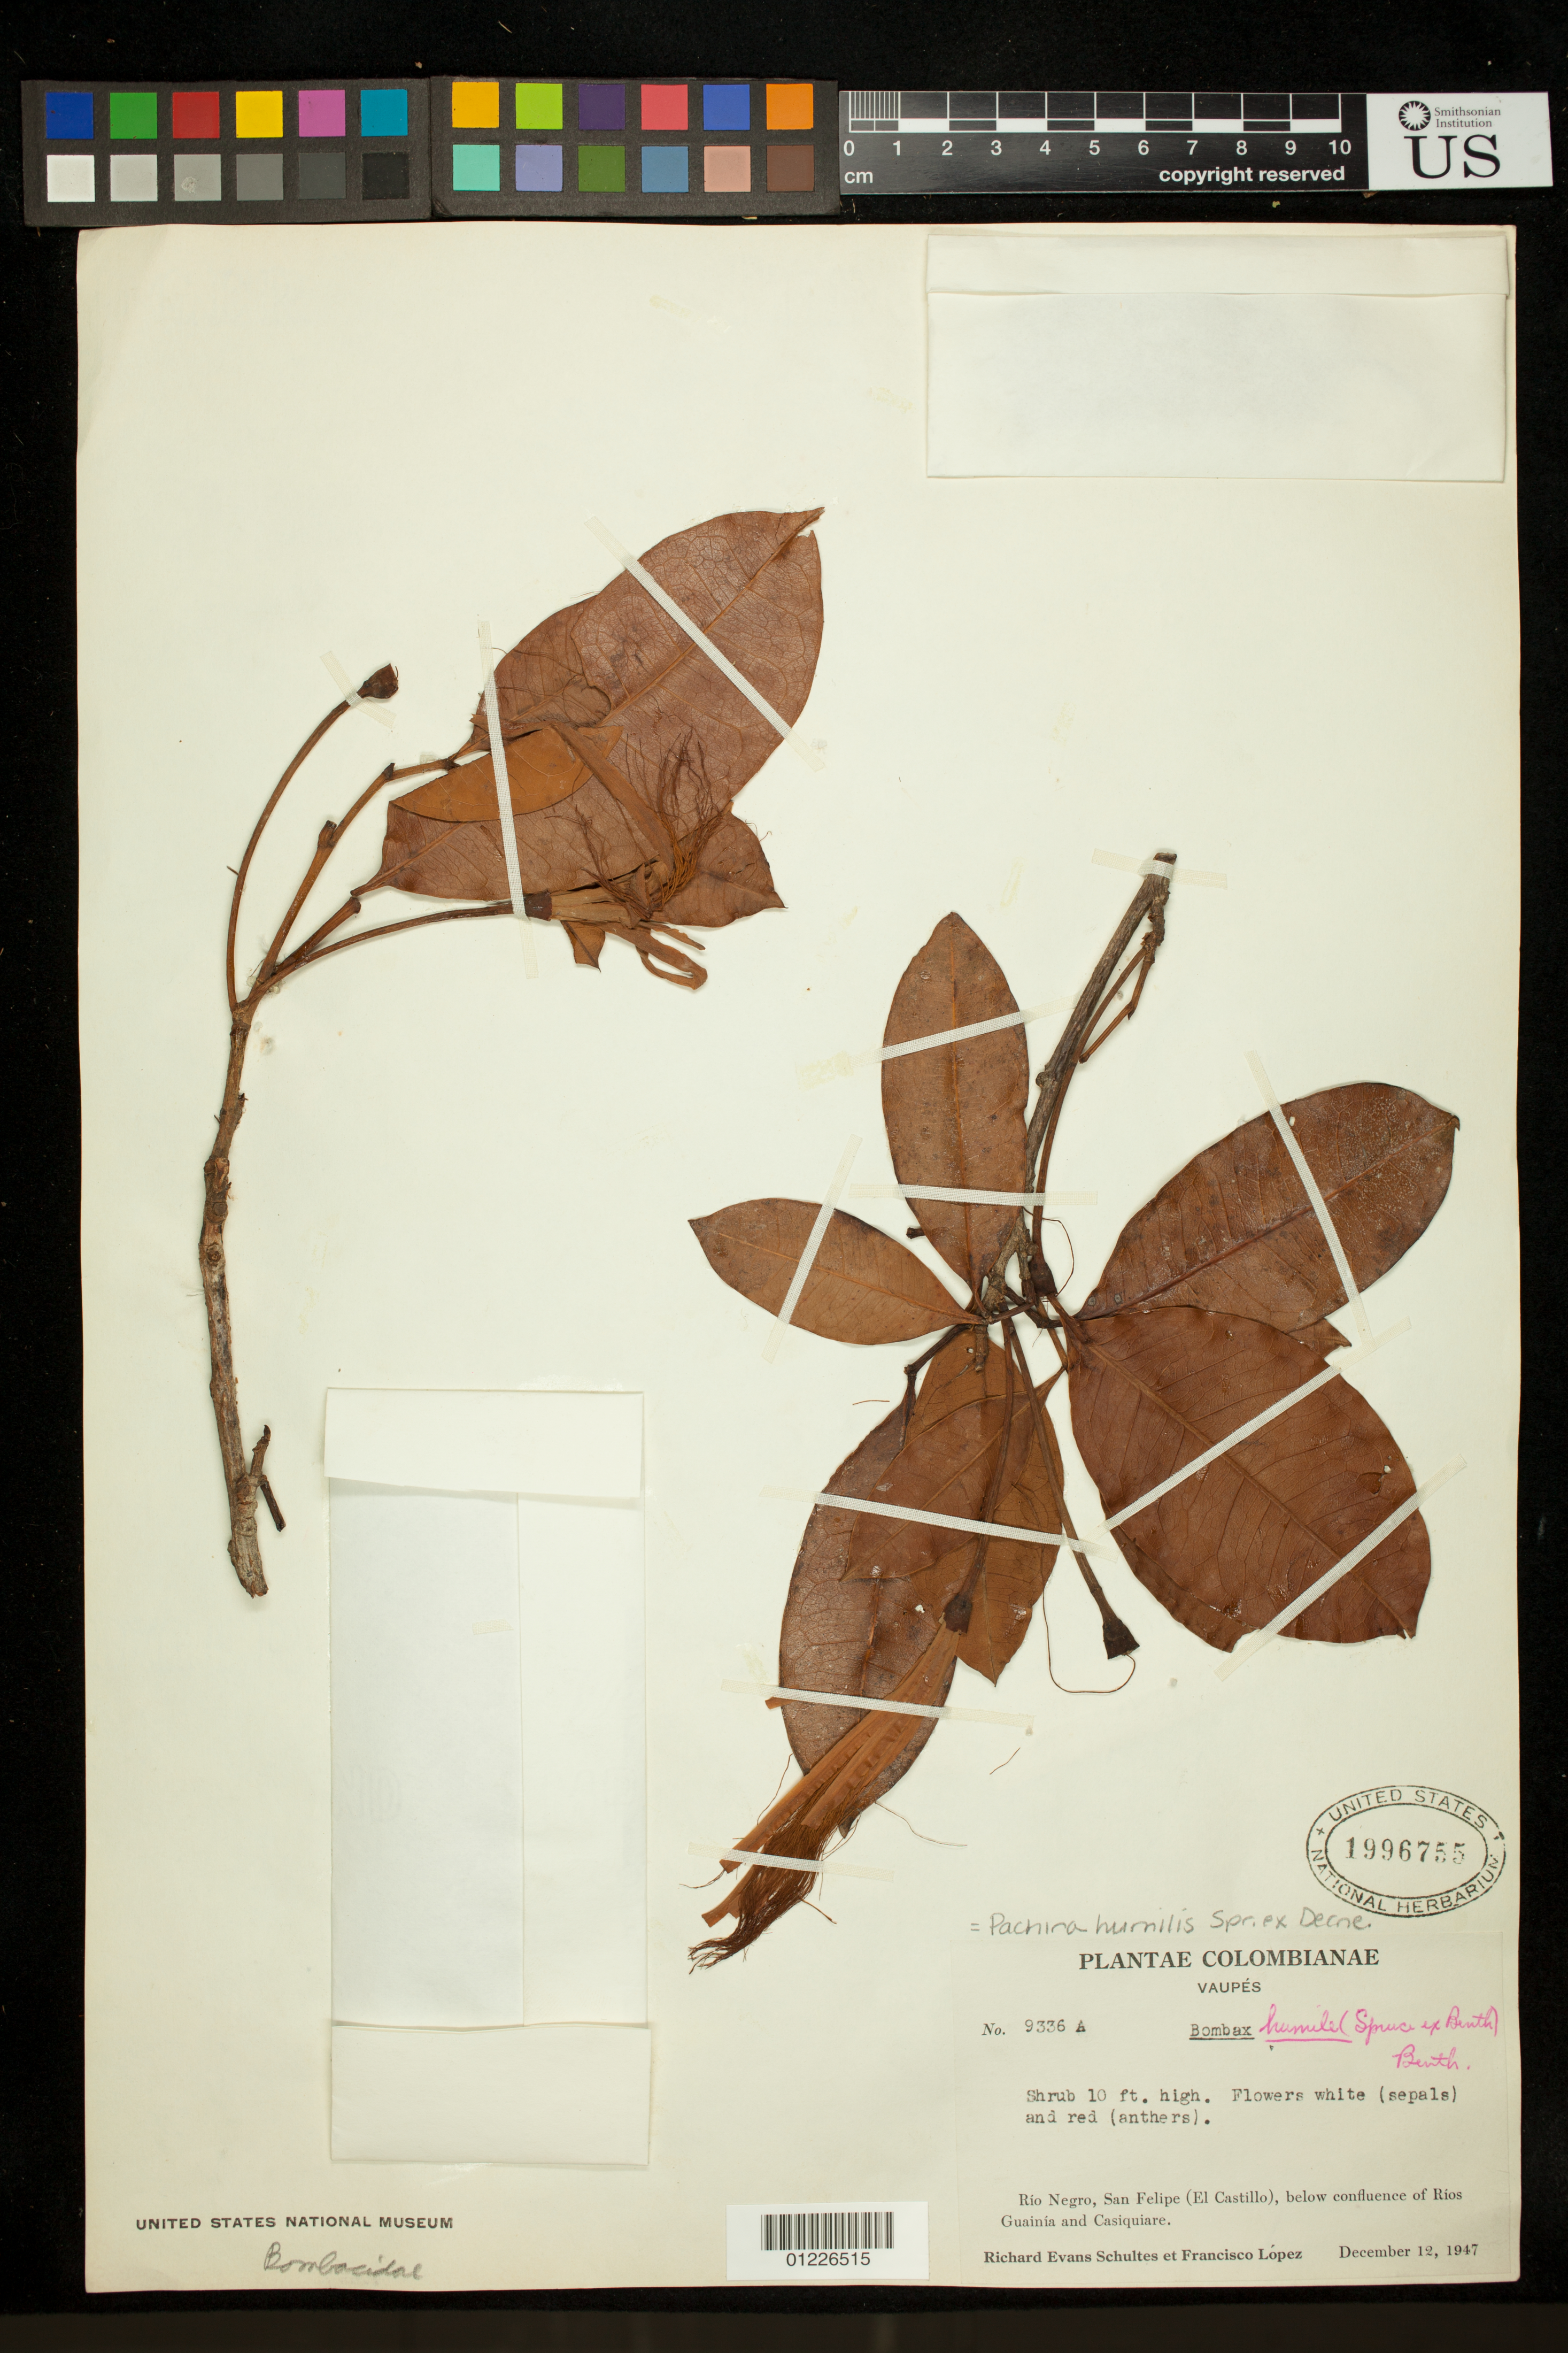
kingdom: Plantae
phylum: Tracheophyta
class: Magnoliopsida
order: Malvales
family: Malvaceae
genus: Pachira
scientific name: Pachira humilis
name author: Spruce ex Decne.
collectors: R. E. Schultes & F. Lopéz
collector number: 9336A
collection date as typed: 12/12/1947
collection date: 1947-12-12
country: Colombia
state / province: Vaupés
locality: Vaupes: Rio Negro, San Felipe (El Castillo), below confluence of Rios Guainia and Casiquiare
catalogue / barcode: US 1996755